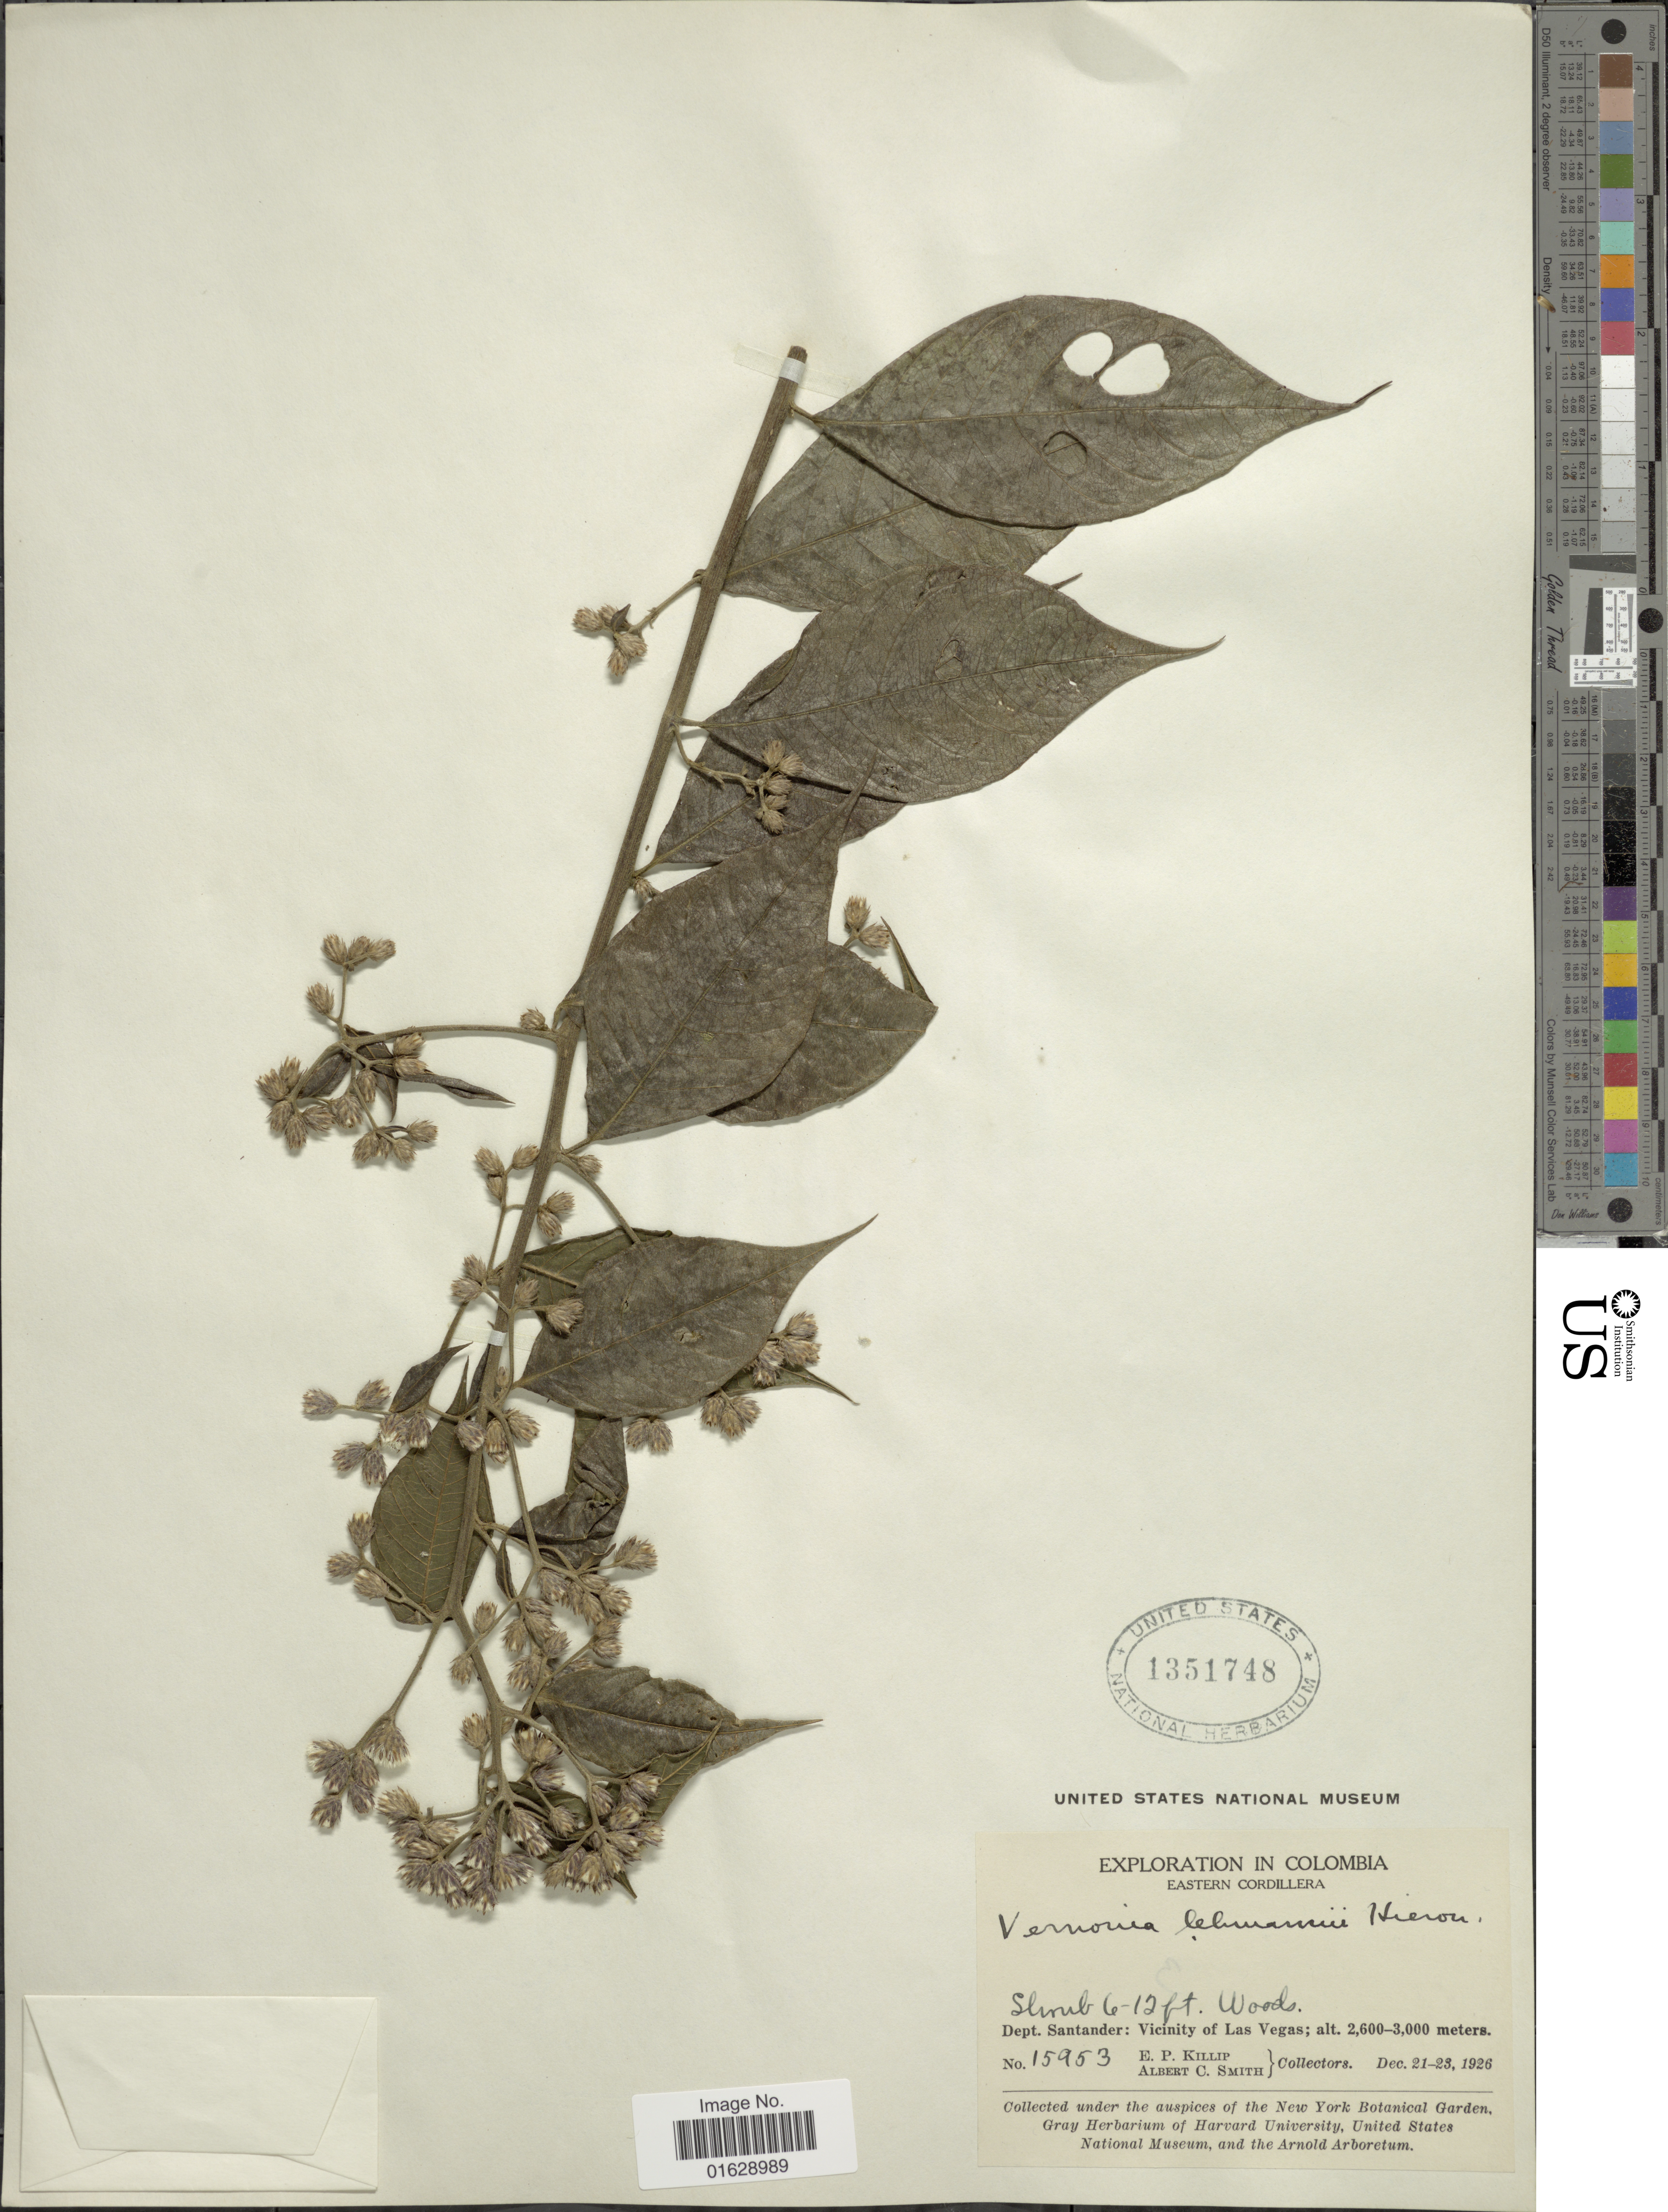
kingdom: Plantae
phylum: Tracheophyta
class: Magnoliopsida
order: Asterales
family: Asteraceae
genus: Lepidaploa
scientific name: Lepidaploa lehmannii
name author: (Hieron.) H. Rob.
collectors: E. P. Killip & A. C. Smith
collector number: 15953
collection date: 1926-12-21/1926-12-23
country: Colombia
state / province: Santander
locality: Dept. Santander: Vicinity of Las Vegas.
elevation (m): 2600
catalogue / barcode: US 1351748